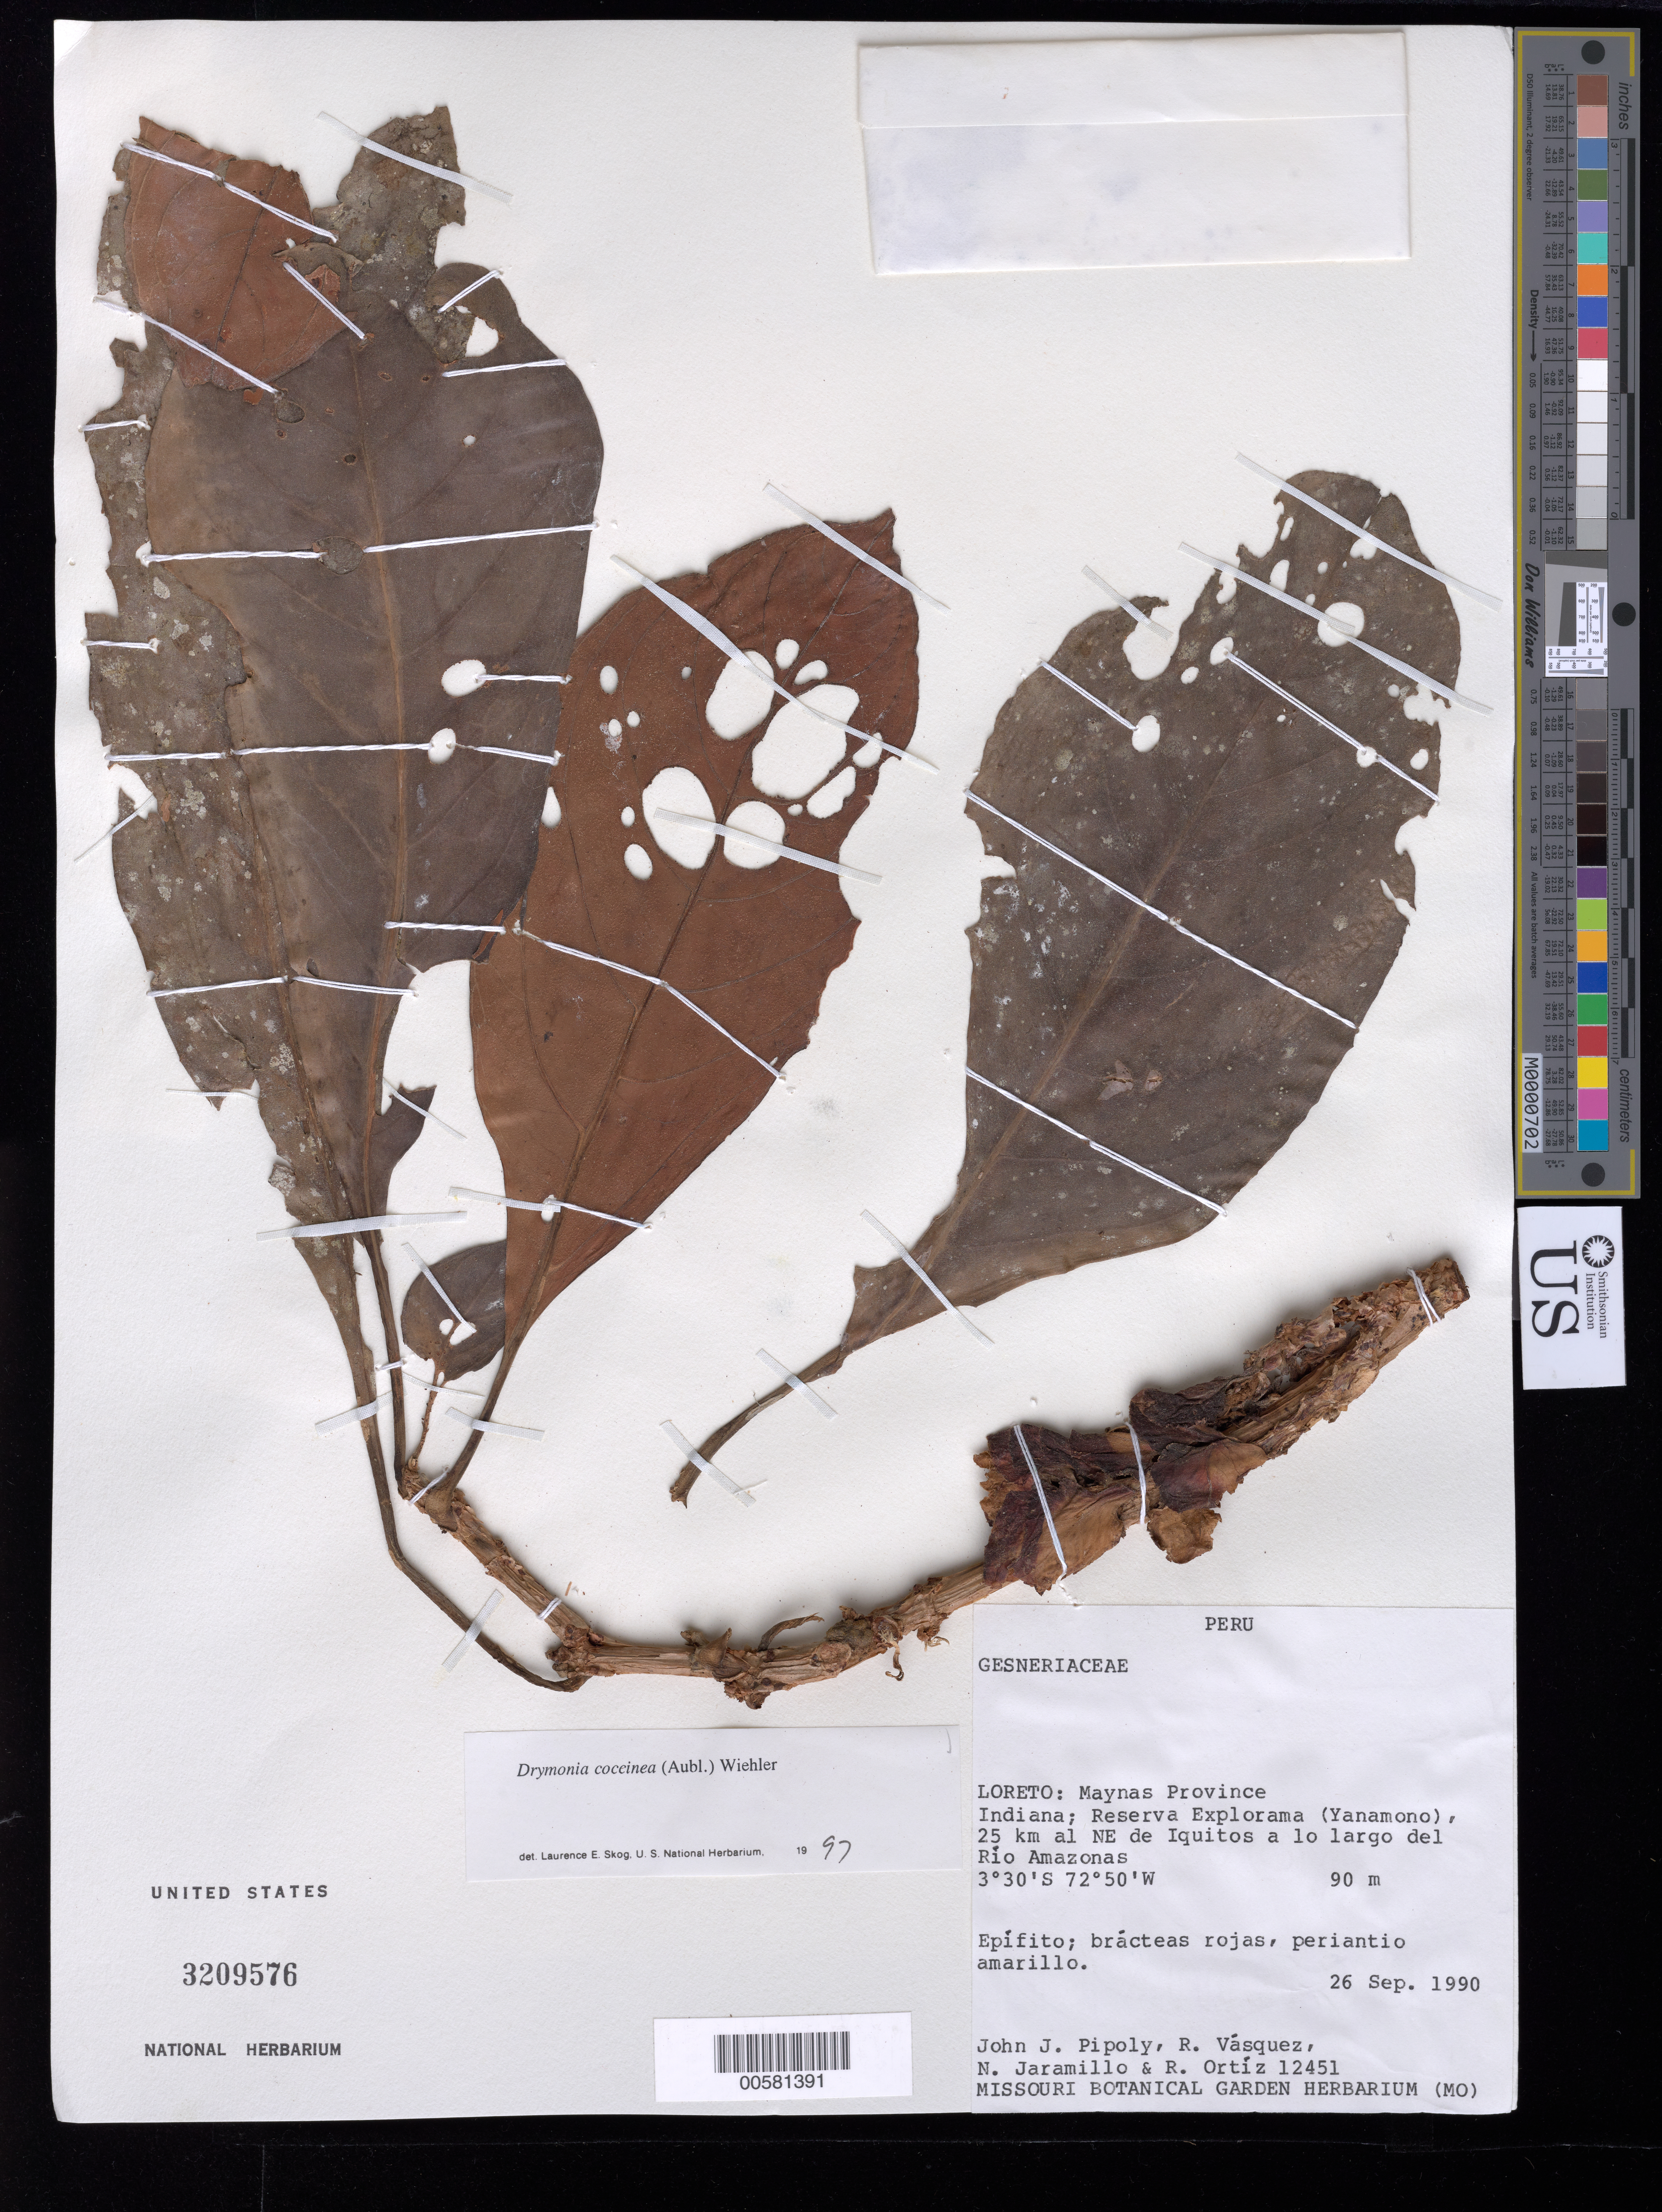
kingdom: Plantae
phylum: Tracheophyta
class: Magnoliopsida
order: Lamiales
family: Gesneriaceae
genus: Drymonia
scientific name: Drymonia coccinea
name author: (Aubl.) Wiehler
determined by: Skog, Laurence E.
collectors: J. J. Pipoly, R. Vásquez, N. Jaramillo & R. del C. Ortiz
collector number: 12451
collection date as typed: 26 Sep 1990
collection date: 1990-09-26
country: Peru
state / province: Loreto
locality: Prov. Maynas; Indiana, Reserva Explorama (Hanamono), 25 km al NE de Iquitos a lo largo del Río Amazonas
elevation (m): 90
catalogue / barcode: US 3209576